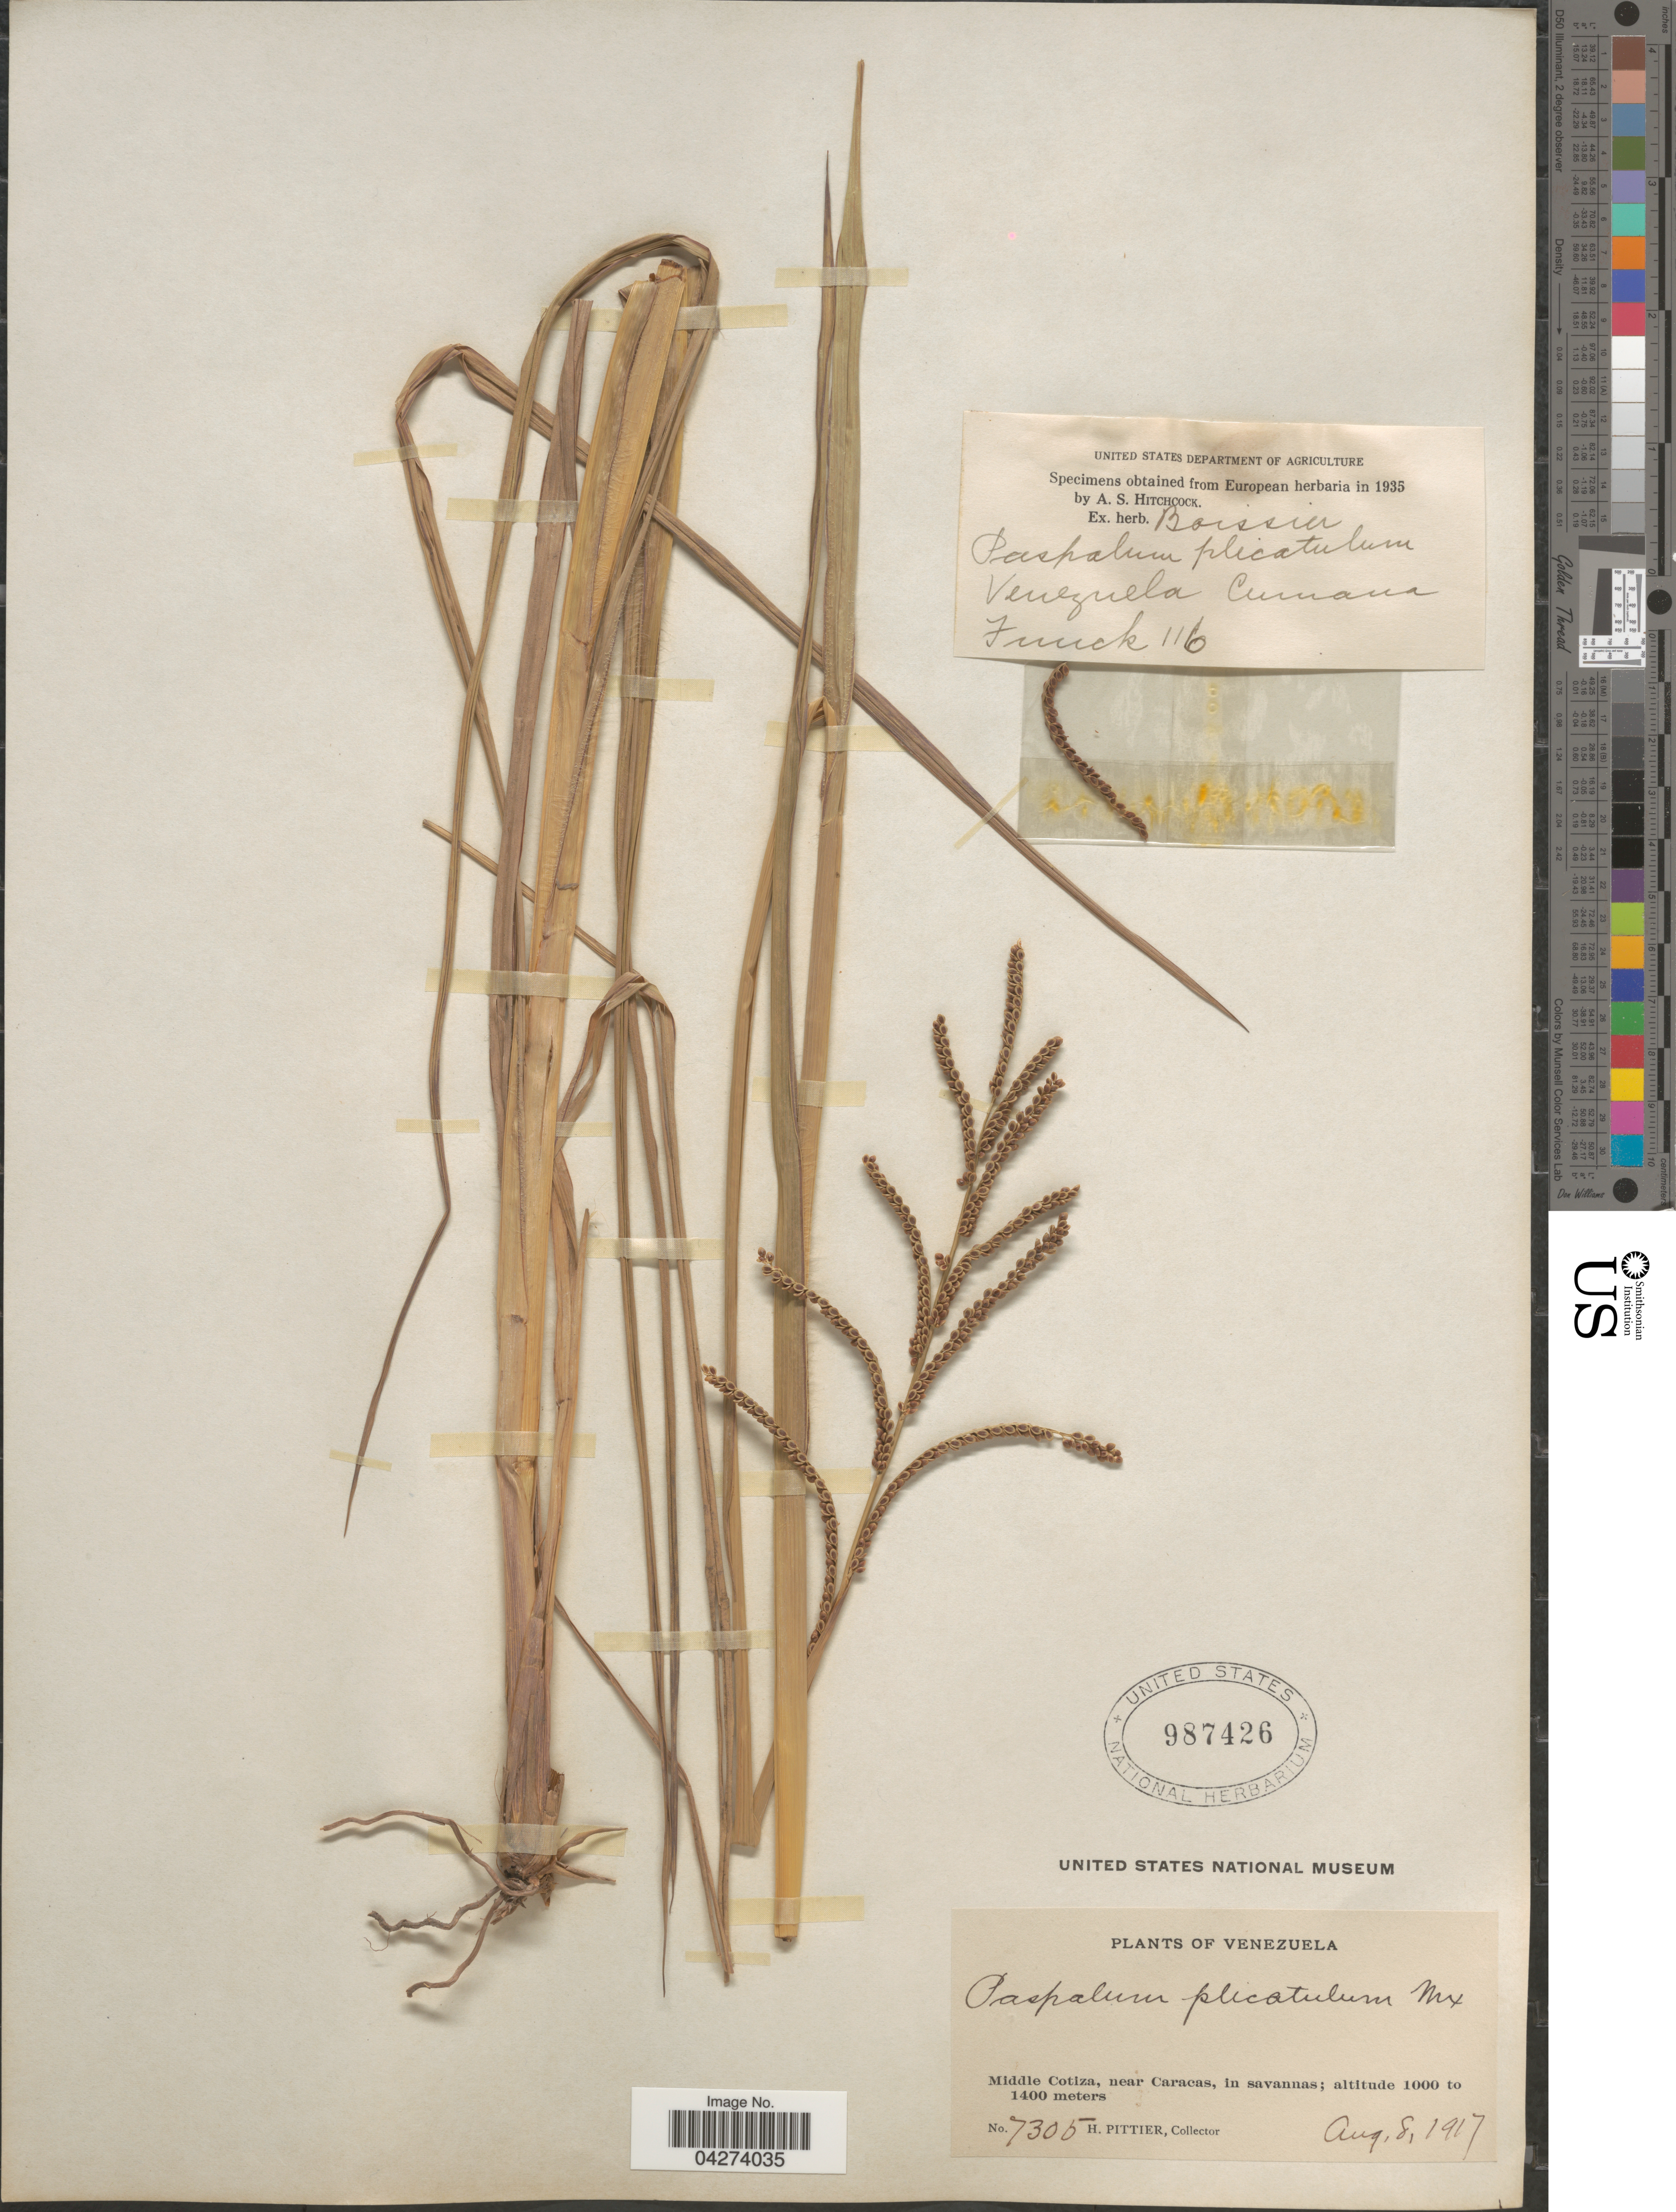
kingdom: Plantae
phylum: Tracheophyta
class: Liliopsida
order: Poales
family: Poaceae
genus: Paspalum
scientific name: Paspalum plicatulum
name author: Michx.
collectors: -. Funck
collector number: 116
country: Venezuela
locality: Cumana.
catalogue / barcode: US 987426-2